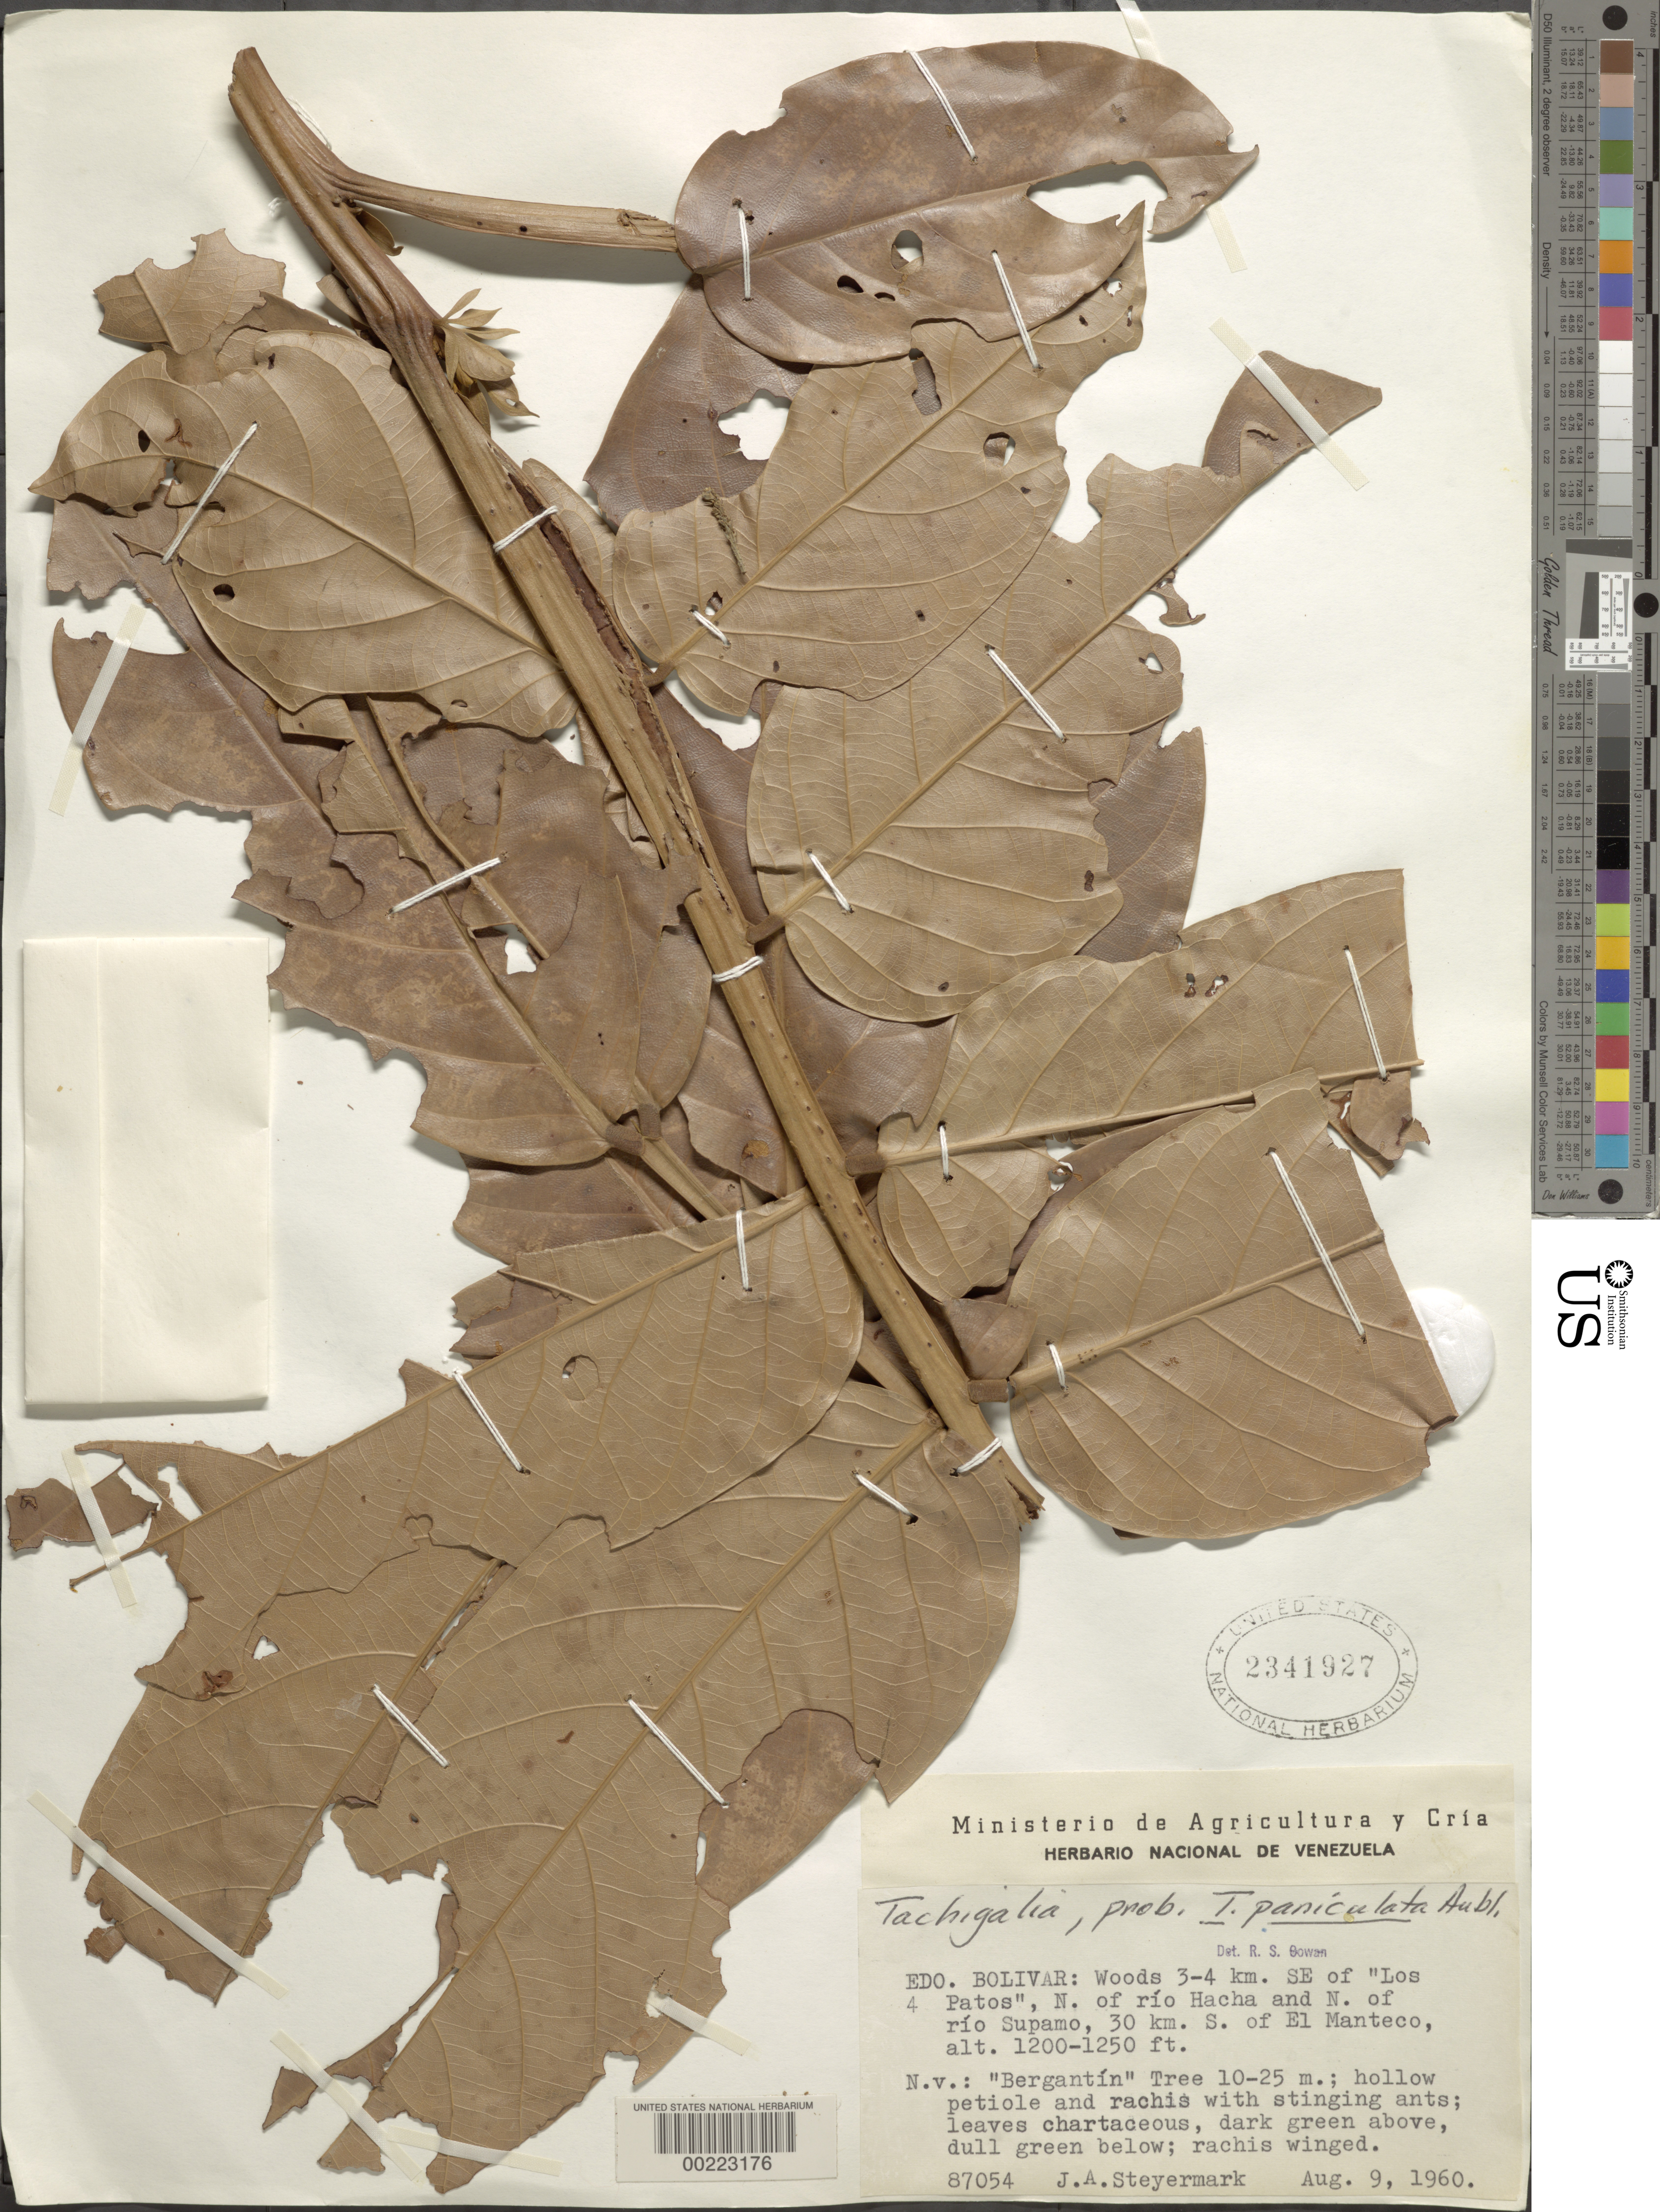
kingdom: Plantae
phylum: Tracheophyta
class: Magnoliopsida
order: Fabales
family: Fabaceae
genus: Tachigali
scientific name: Tachigali paniculata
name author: Aubl.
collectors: J. Steyermark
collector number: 87054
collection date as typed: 09 Aug 1960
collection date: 1960-08-09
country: Venezuela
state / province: Bolivar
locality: Woods 3-4 km se of los patos, n of rio hacha and n of rio supamo, 30 km s of el manteco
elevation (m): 366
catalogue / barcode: US 2341927